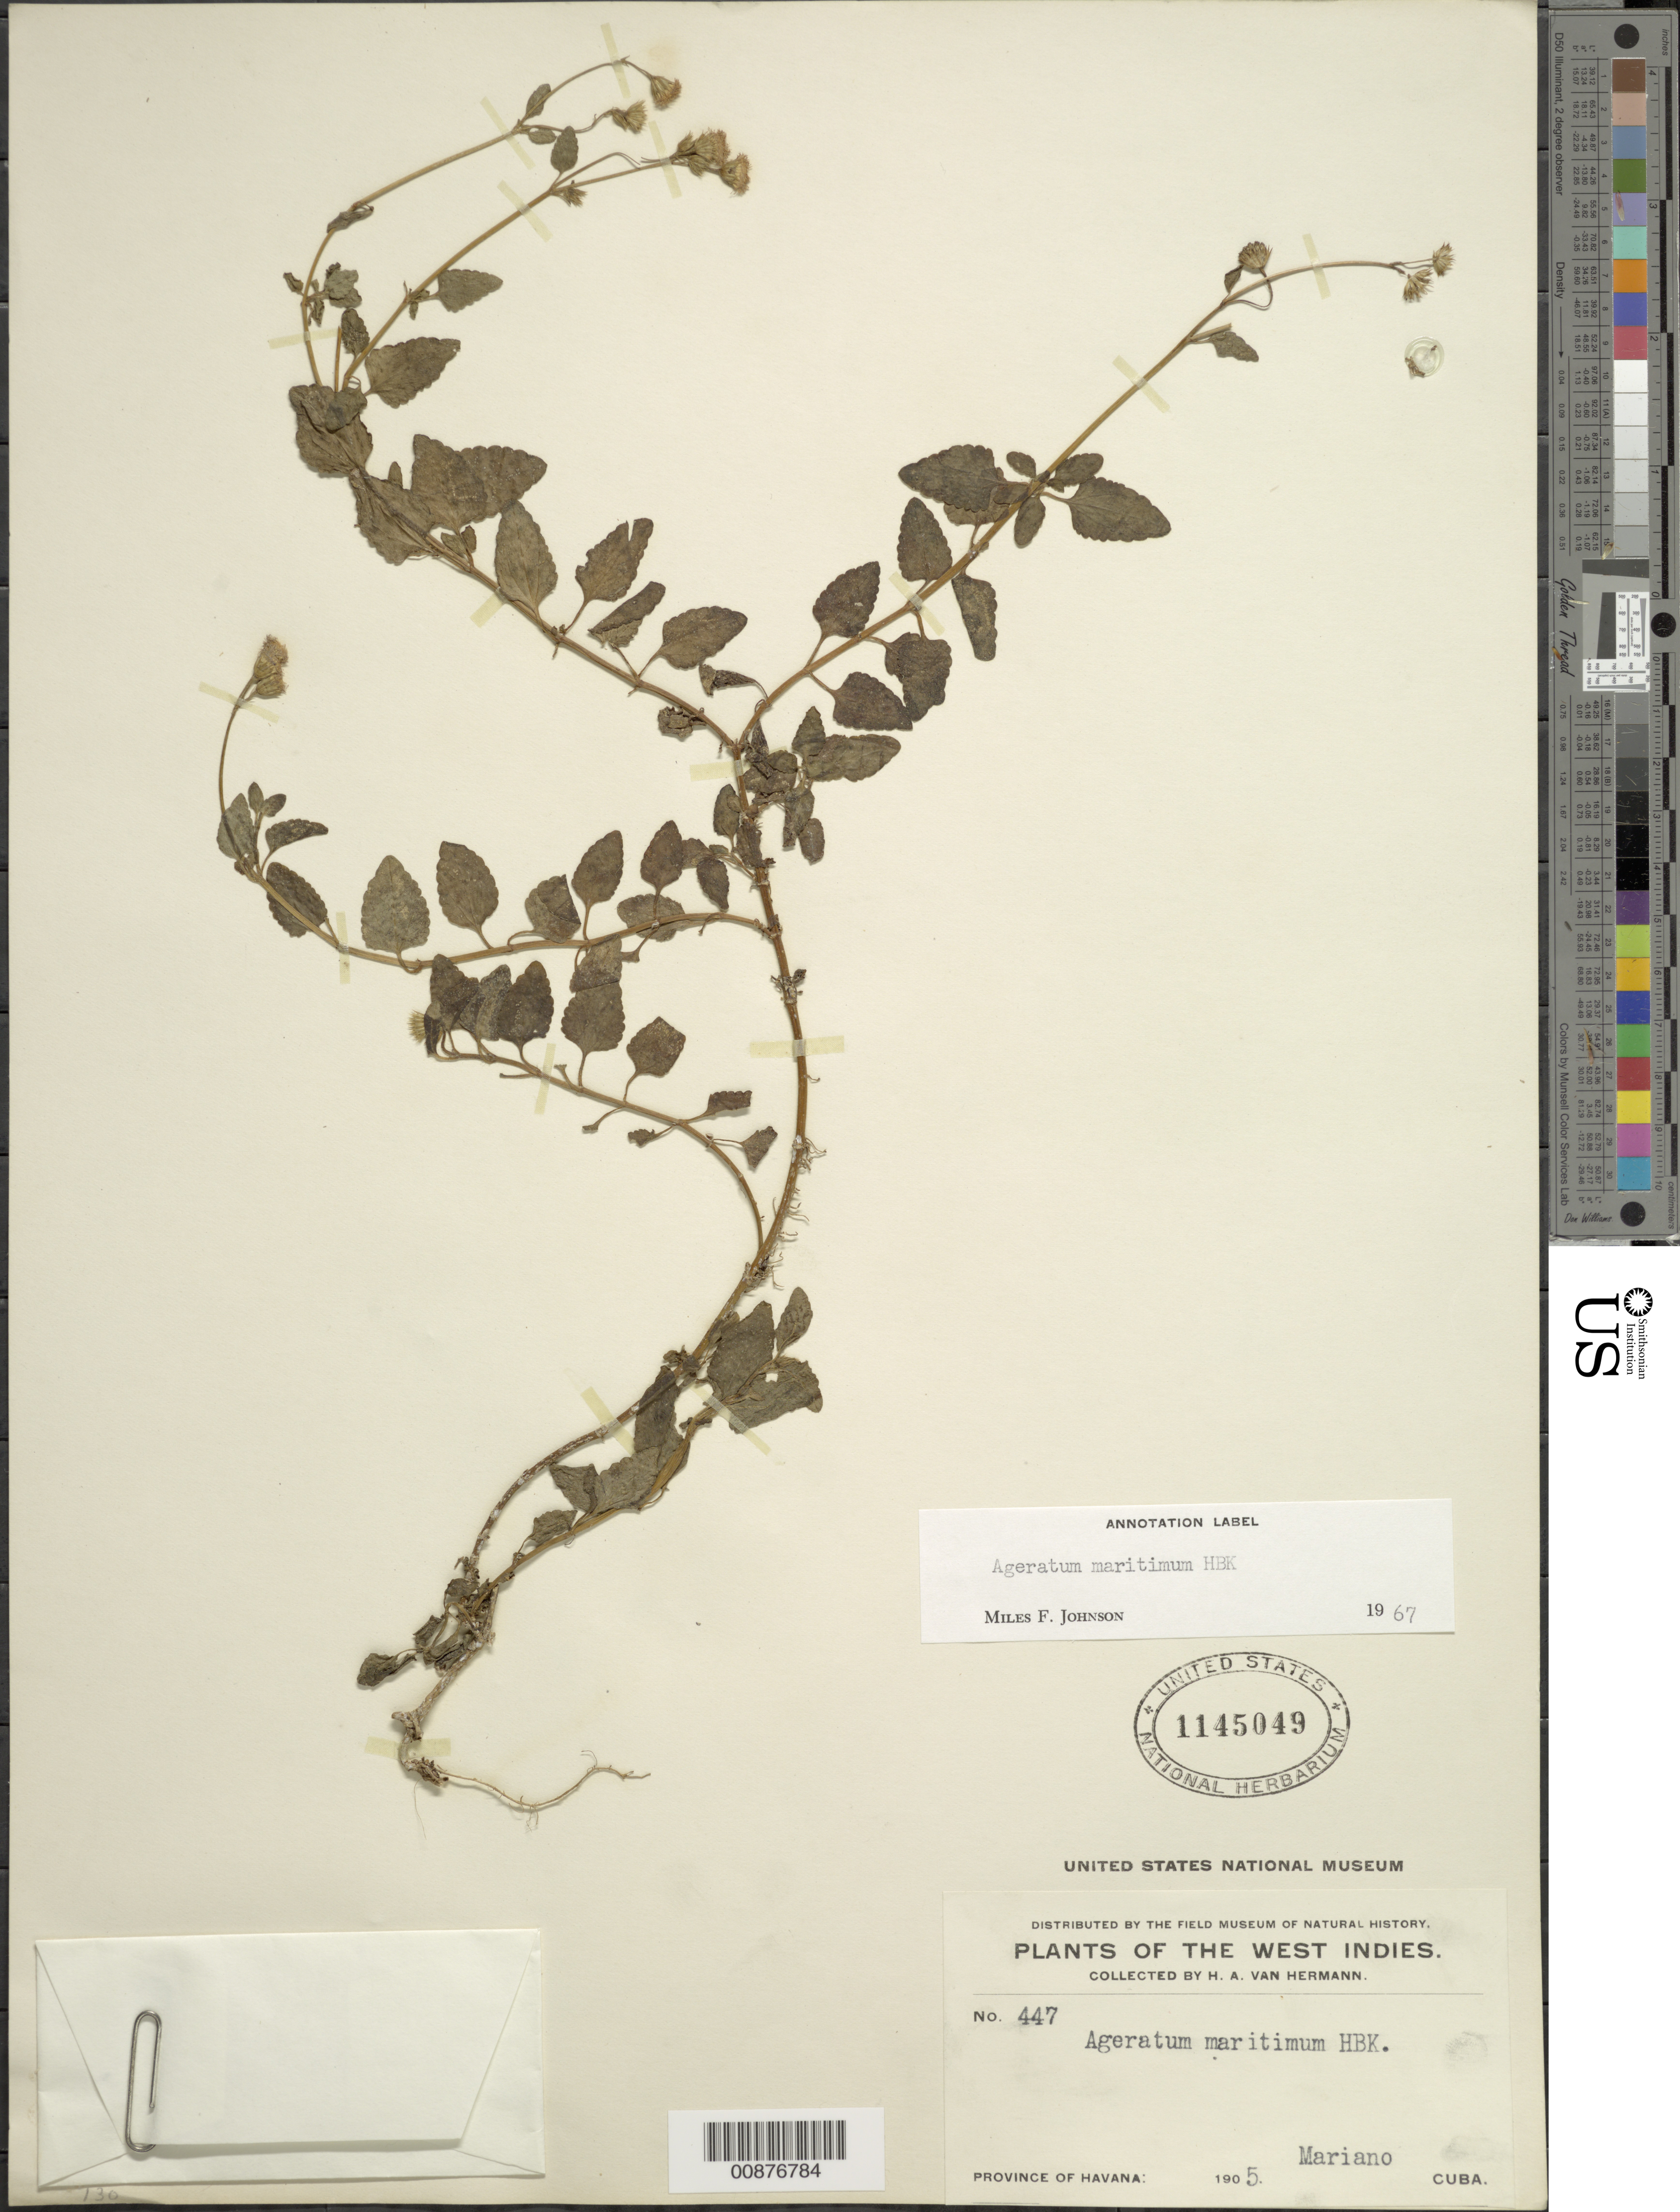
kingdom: Plantae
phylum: Tracheophyta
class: Magnoliopsida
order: Asterales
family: Asteraceae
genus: Ageratum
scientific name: Ageratum maritimum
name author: Kunth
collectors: H. A. Van Hermann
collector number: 447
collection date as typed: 1905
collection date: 1905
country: Cuba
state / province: La Habana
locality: Mariano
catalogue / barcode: US 1145049